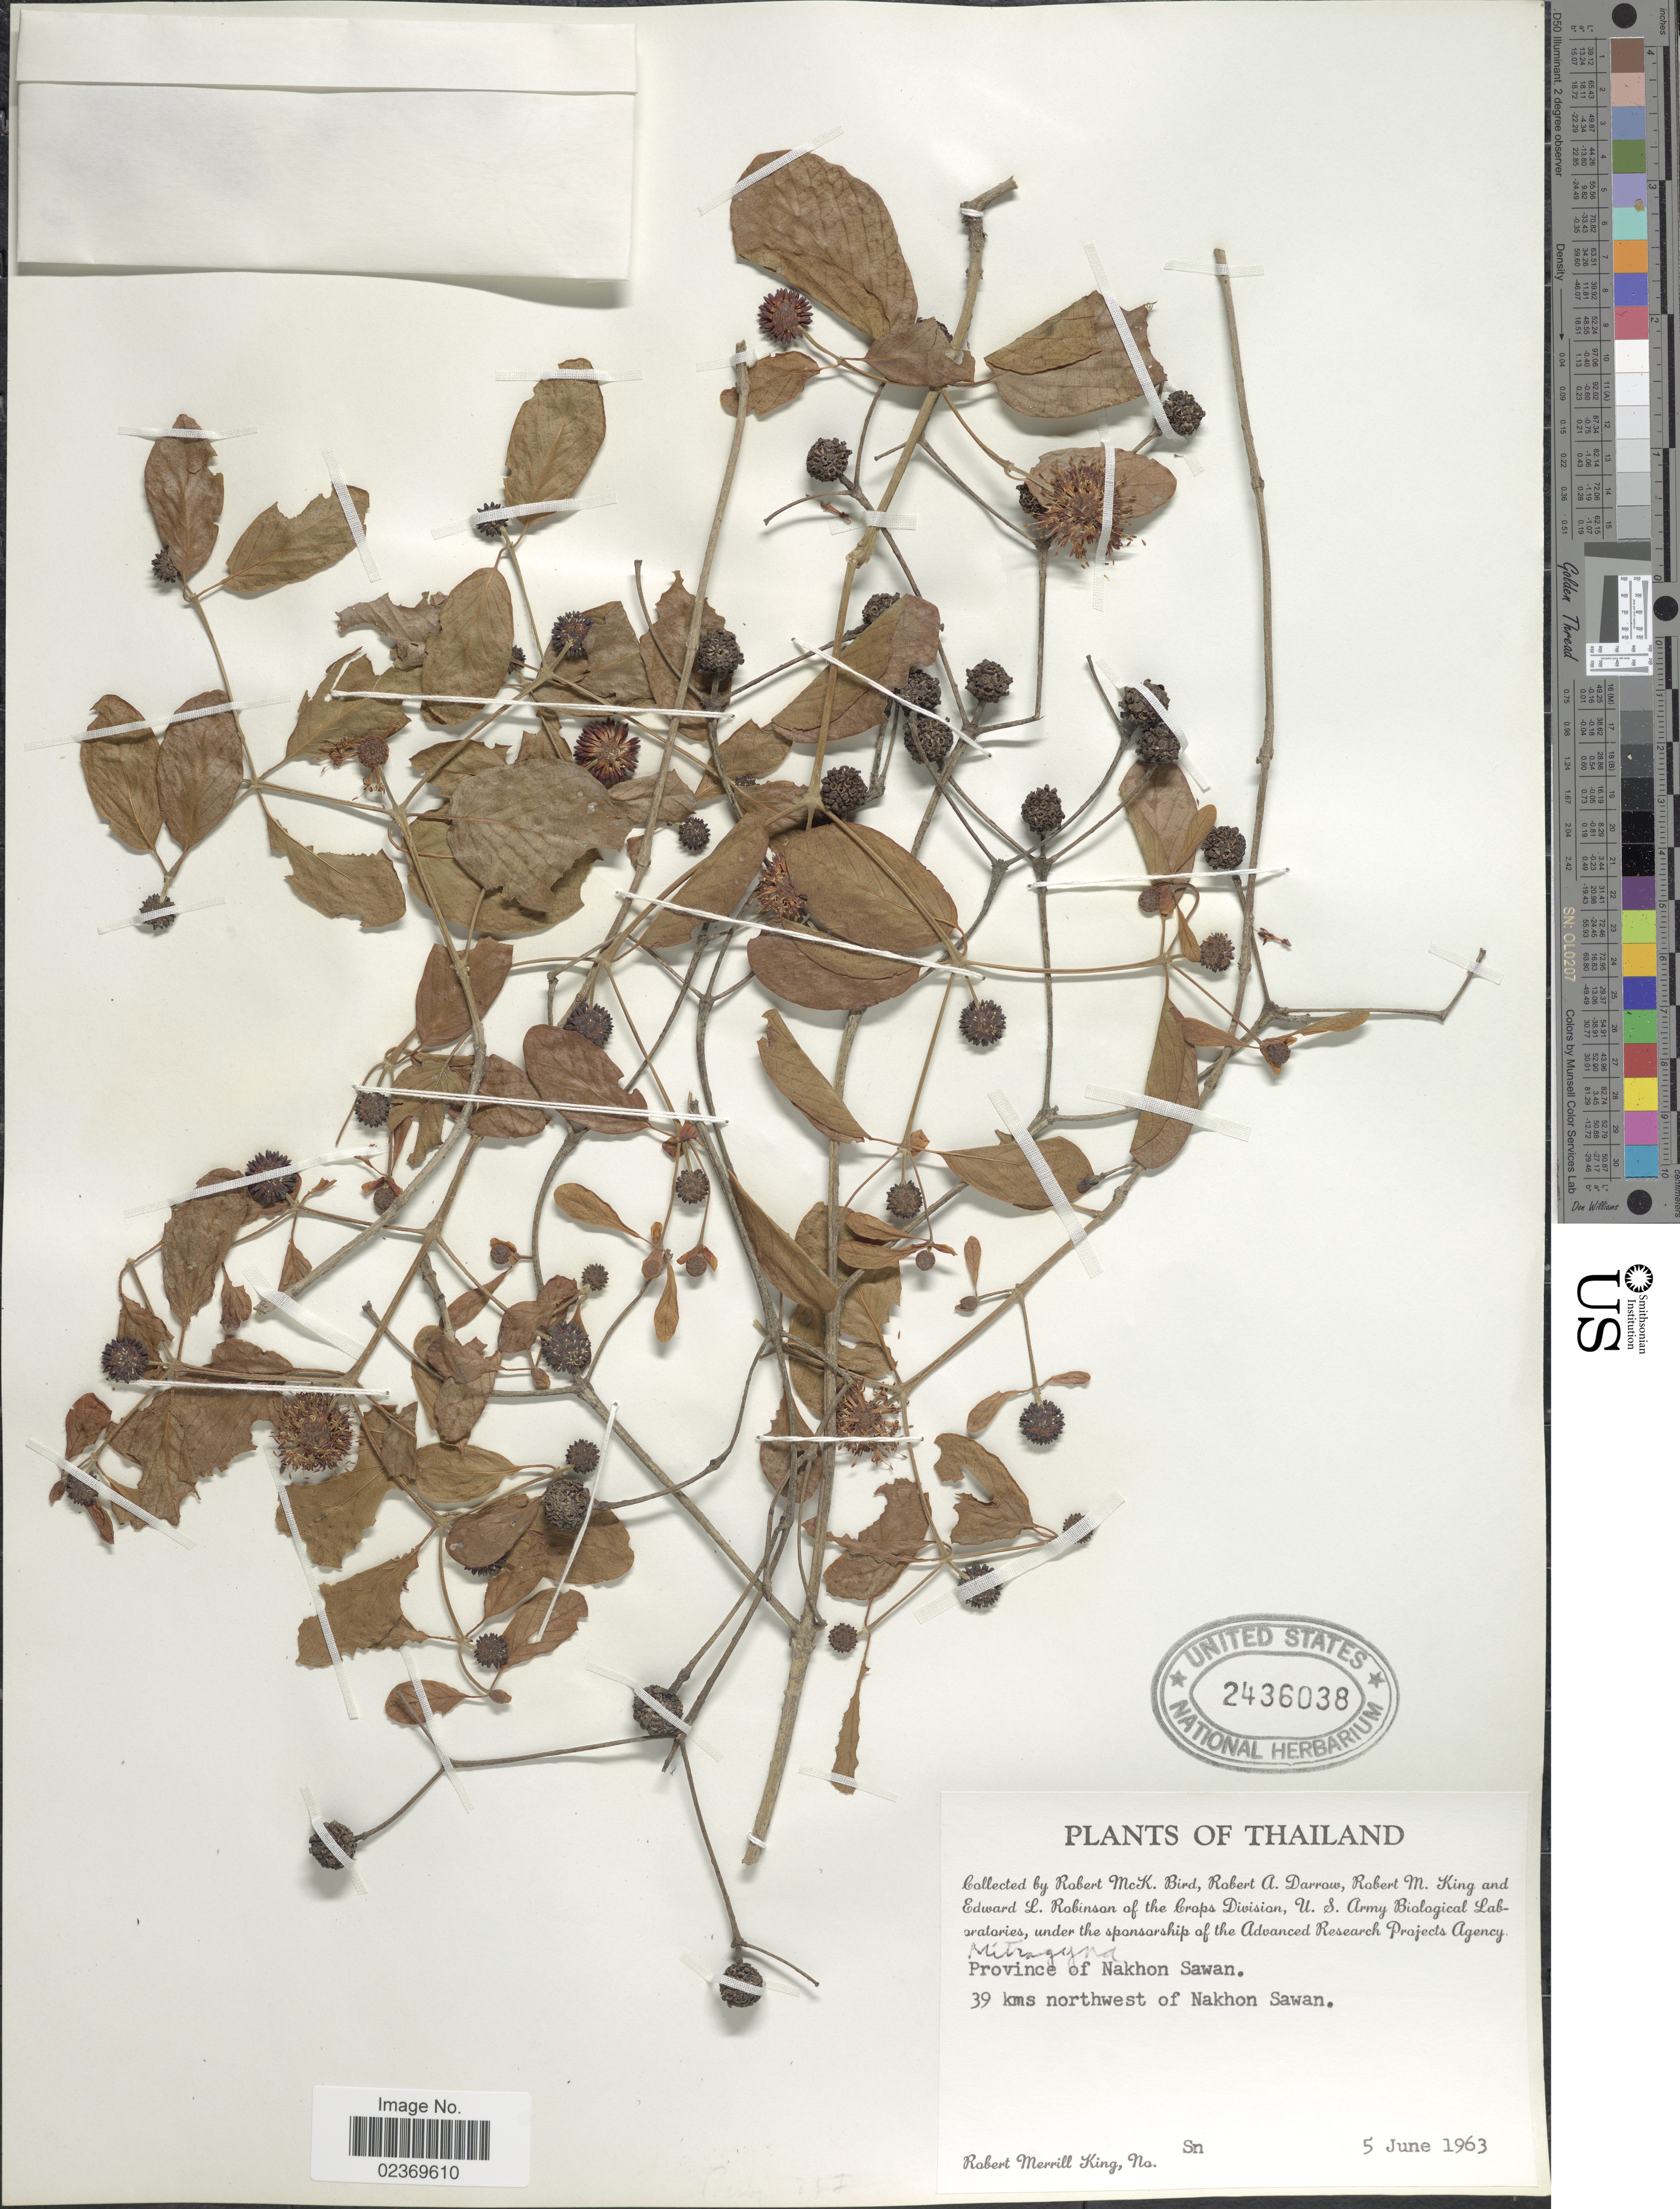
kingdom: Plantae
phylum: Tracheophyta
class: Magnoliopsida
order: Gentianales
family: Rubiaceae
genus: Mitragyna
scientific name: Mitragyna sp.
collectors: R. M. King, R. M. Bird, R. A. Darrow & E. L. Robinson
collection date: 1963-06-05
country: Thailand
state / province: Nakhon Sawan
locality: Mitraqyna [interpreted], Province of Nakhon Sawan. 39 kms northwest of Nakhon Sawan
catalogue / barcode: US 2436038